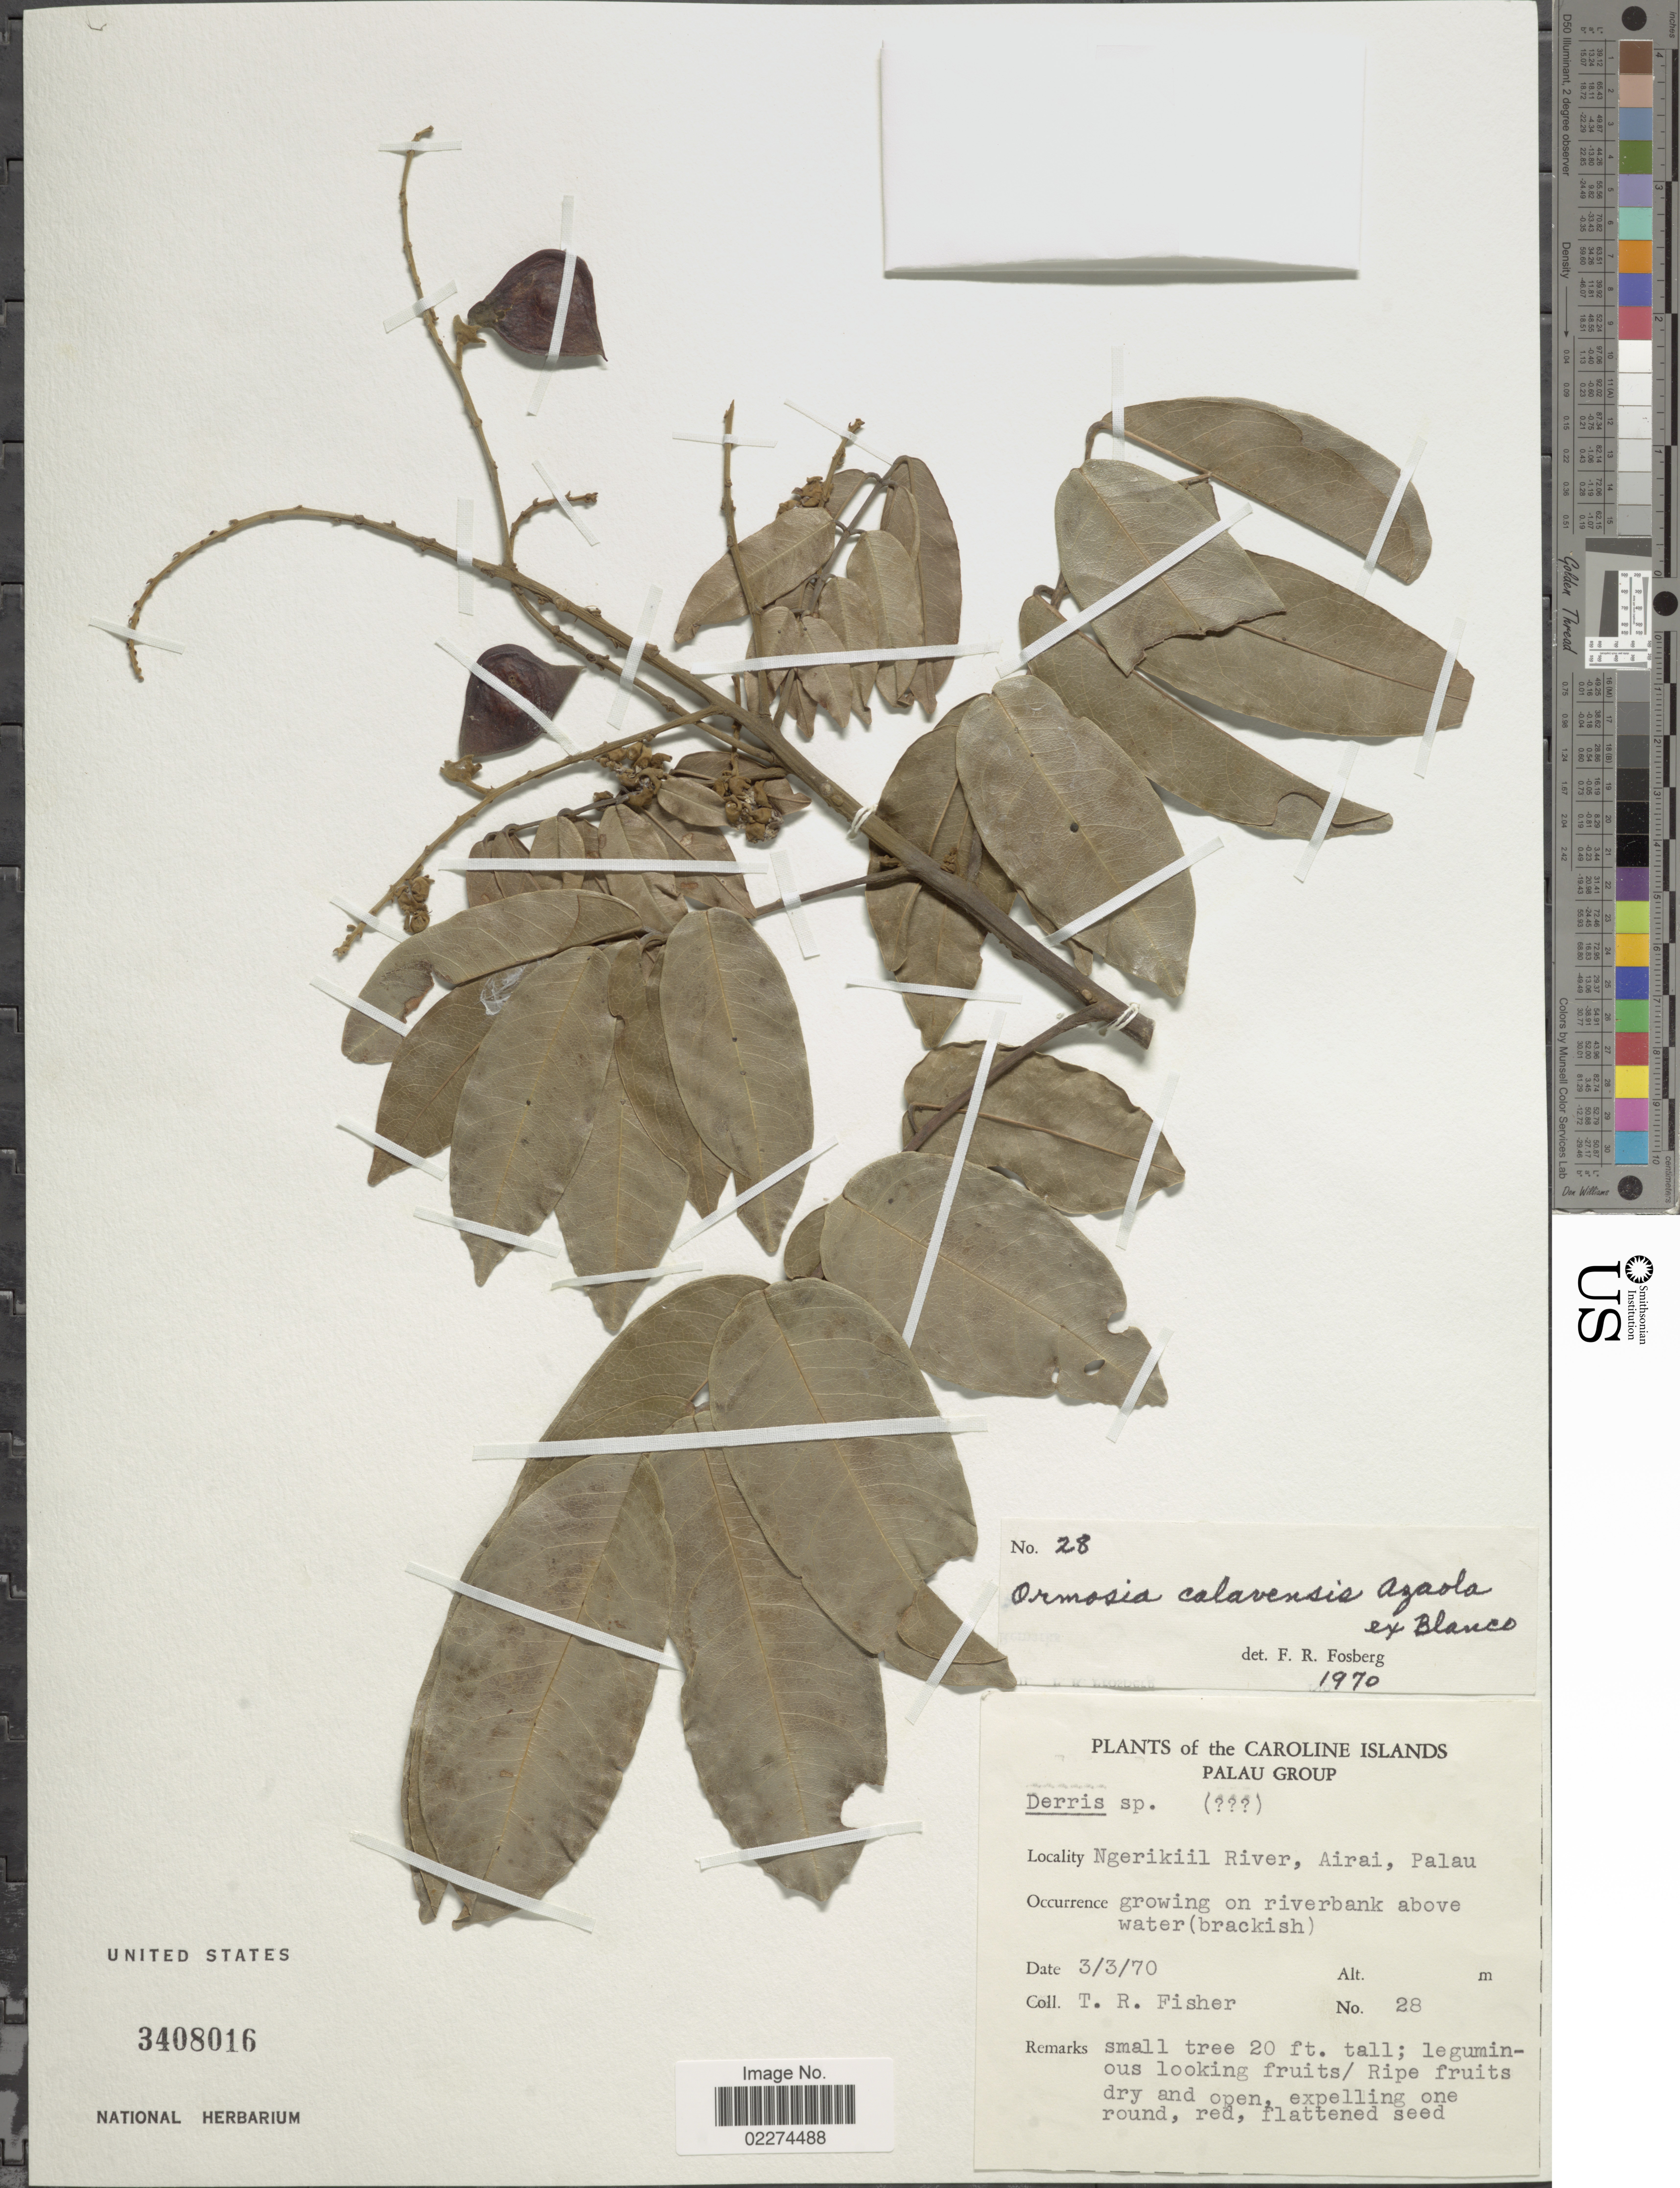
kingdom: Plantae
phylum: Tracheophyta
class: Magnoliopsida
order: Fabales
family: Fabaceae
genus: Ormosia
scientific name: Ormosia calavensis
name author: Azaola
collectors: T. R. Fisher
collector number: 28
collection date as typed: Transcribed d/m/y: 3/3/70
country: Palau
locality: The Caroline Islands, Palau Group, Ngerikiil River, Airai, Palau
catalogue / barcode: US 3408016